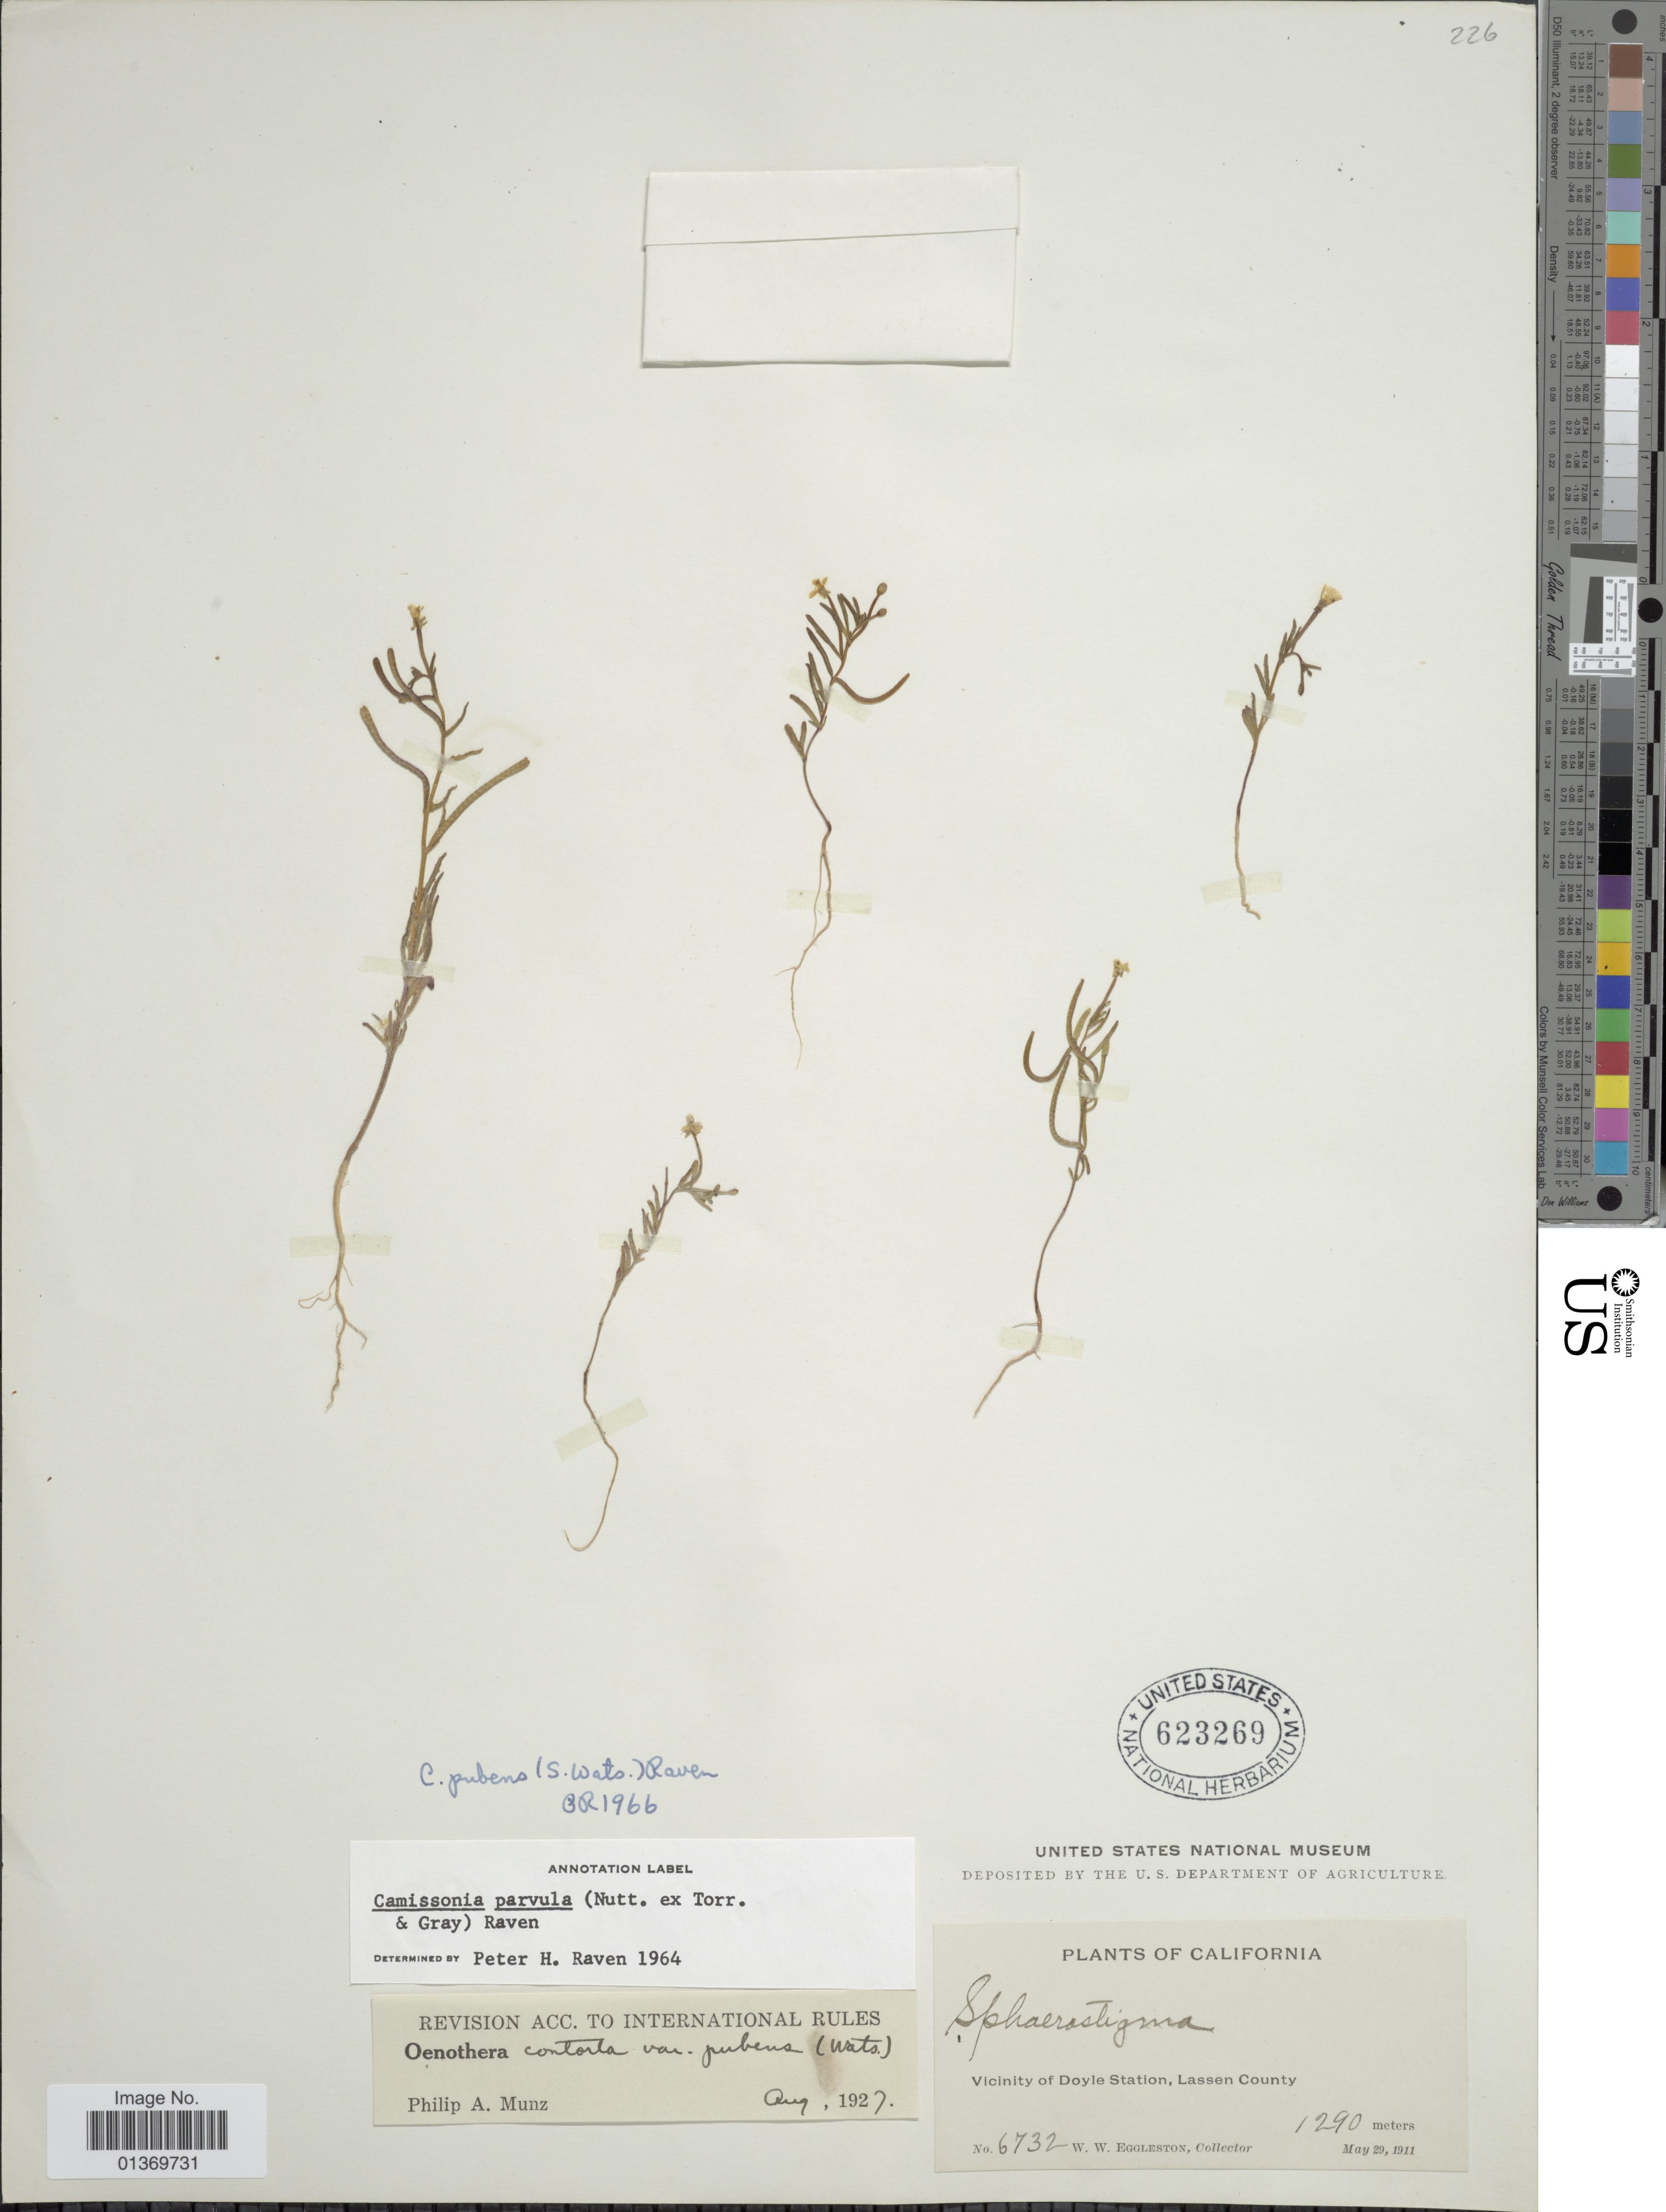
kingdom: Plantae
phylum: Tracheophyta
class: Magnoliopsida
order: Myrtales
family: Onagraceae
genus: Camissonia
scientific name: Camissonia pubens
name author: (S. Watson) P.H. Raven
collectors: W. W. Eggleston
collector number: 6732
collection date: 1911-05-29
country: United States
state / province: California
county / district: Lassen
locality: Vicinity of Doyle Station, Lassen County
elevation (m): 1290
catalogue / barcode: US 623269